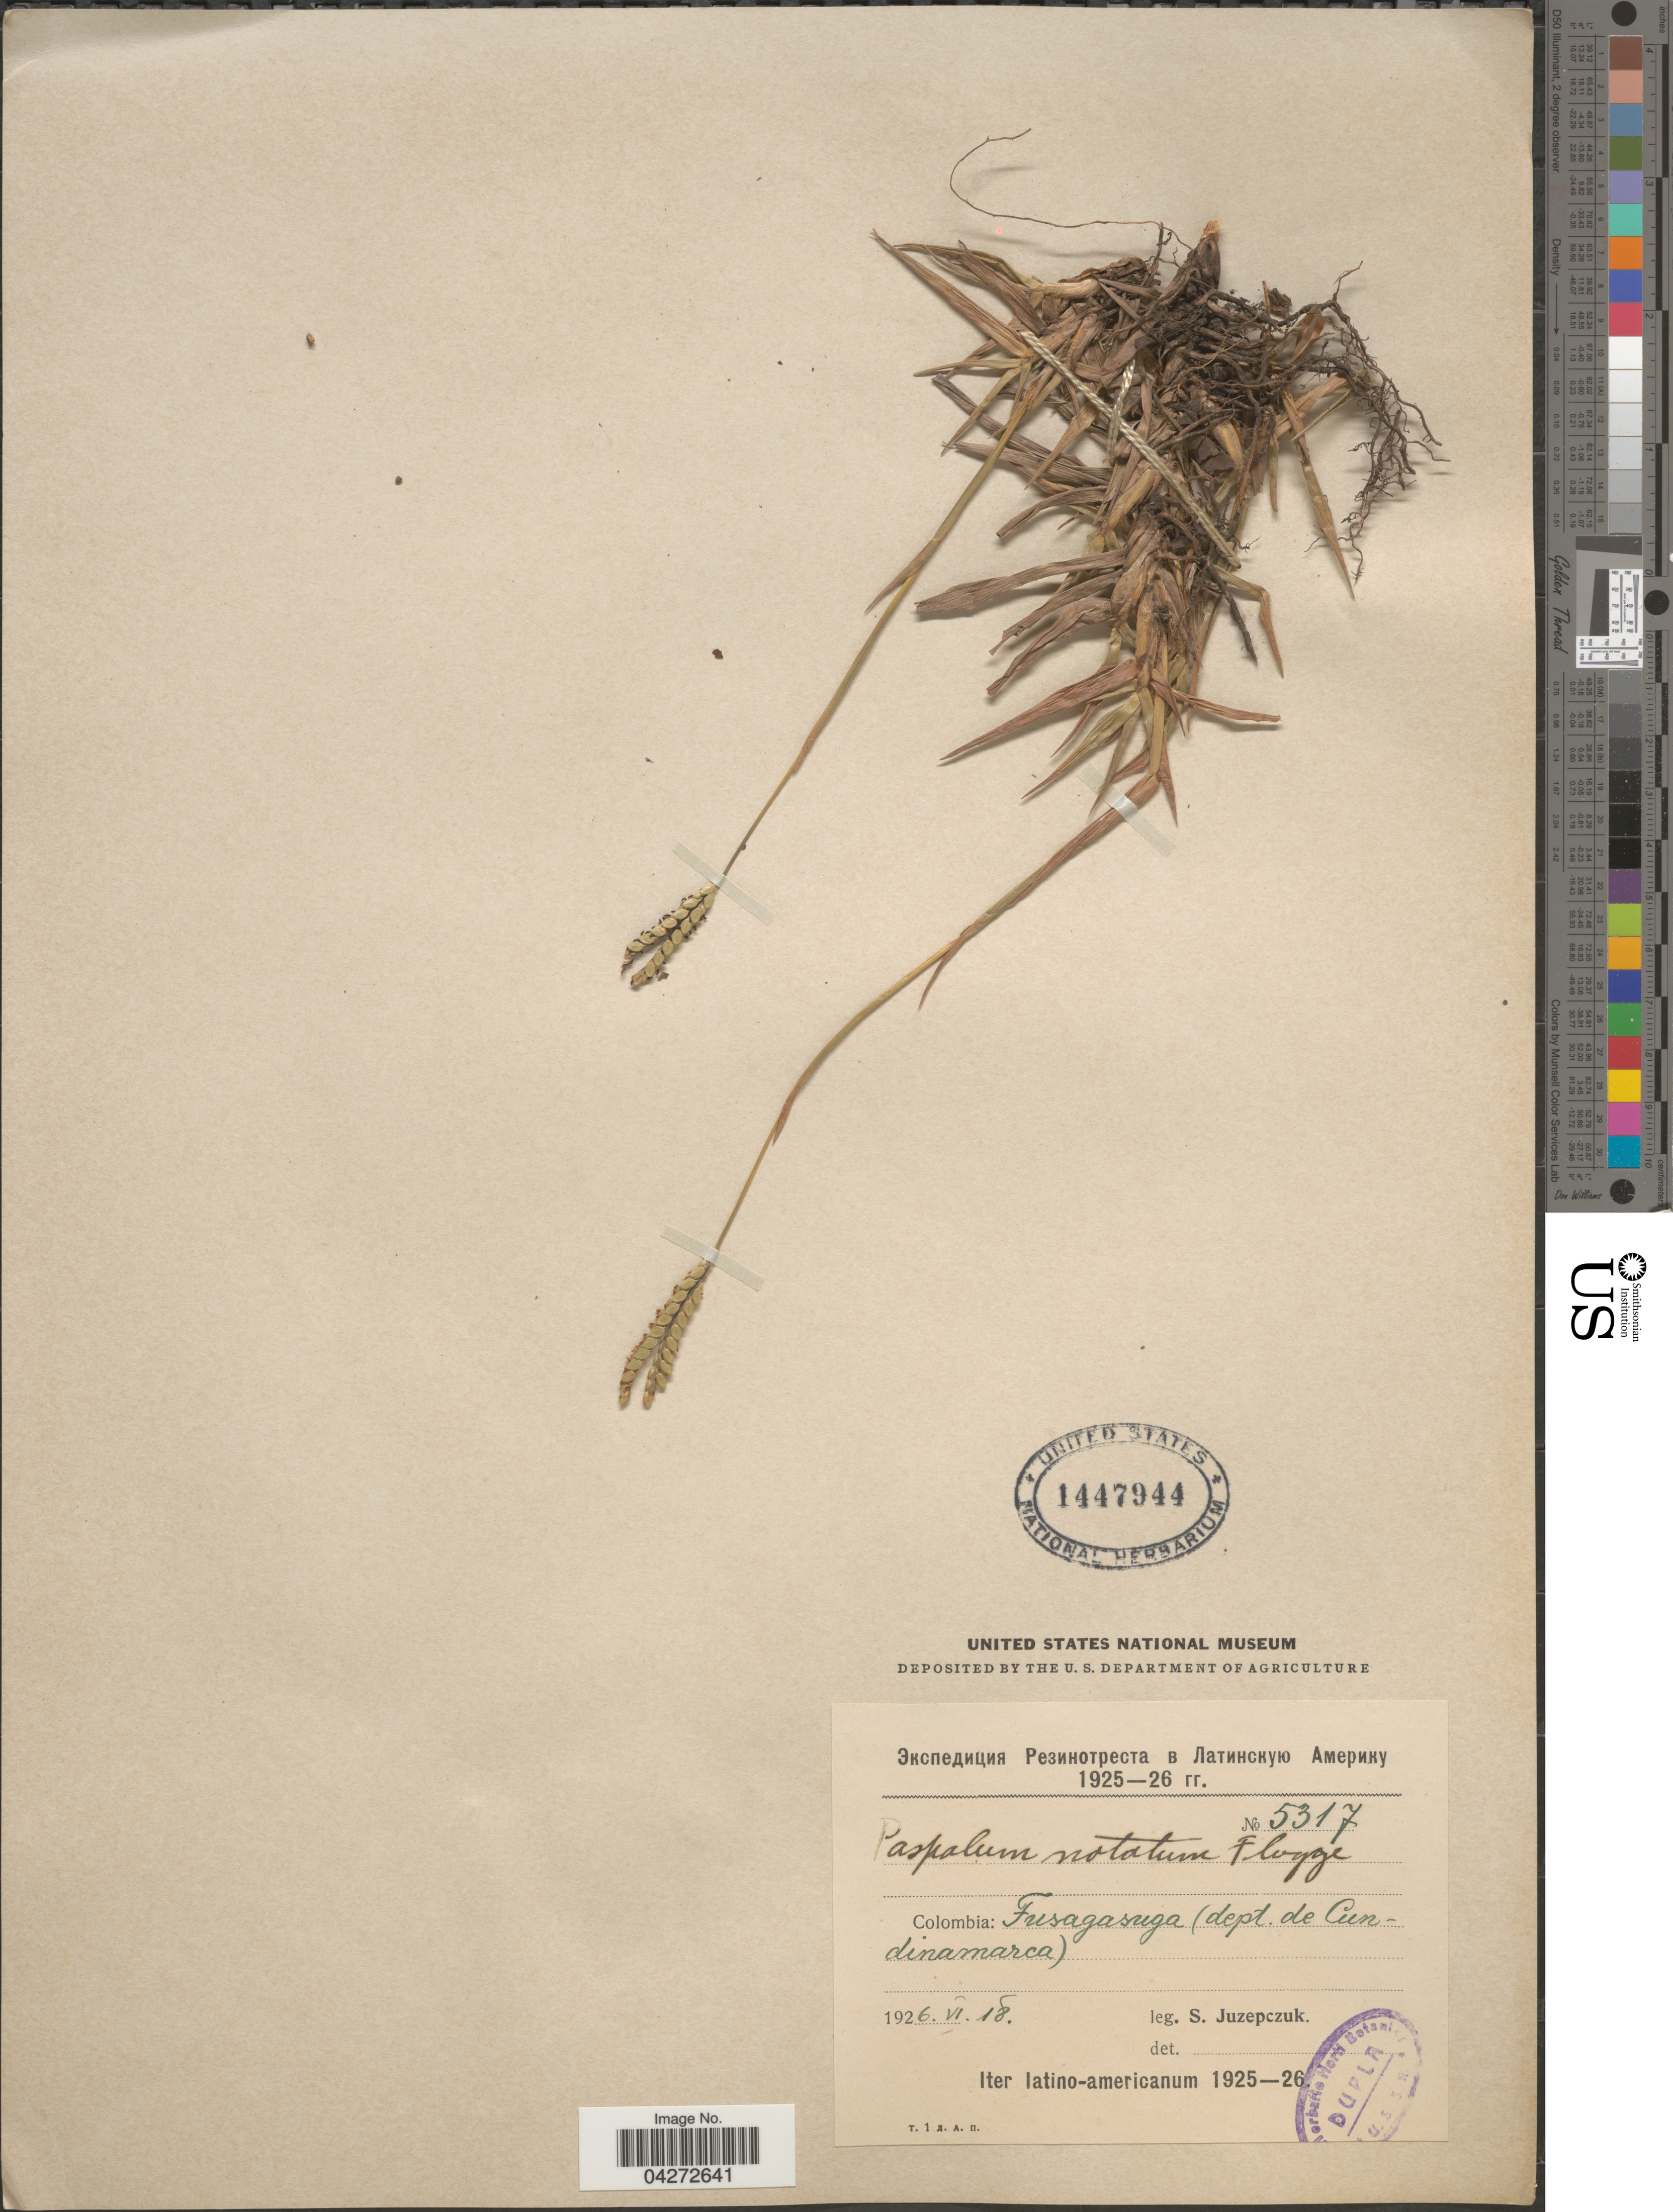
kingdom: Plantae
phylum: Tracheophyta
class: Liliopsida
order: Poales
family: Poaceae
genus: Paspalum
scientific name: Paspalum notatum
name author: Flüggé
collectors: S. V. Juzepczuk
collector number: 5317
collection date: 1926-06-18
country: Colombia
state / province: Cundinamarca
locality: Fusagasuga (dept. de Cundinamarca). Iter latino-americanum 1925-26.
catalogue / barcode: US 1447944